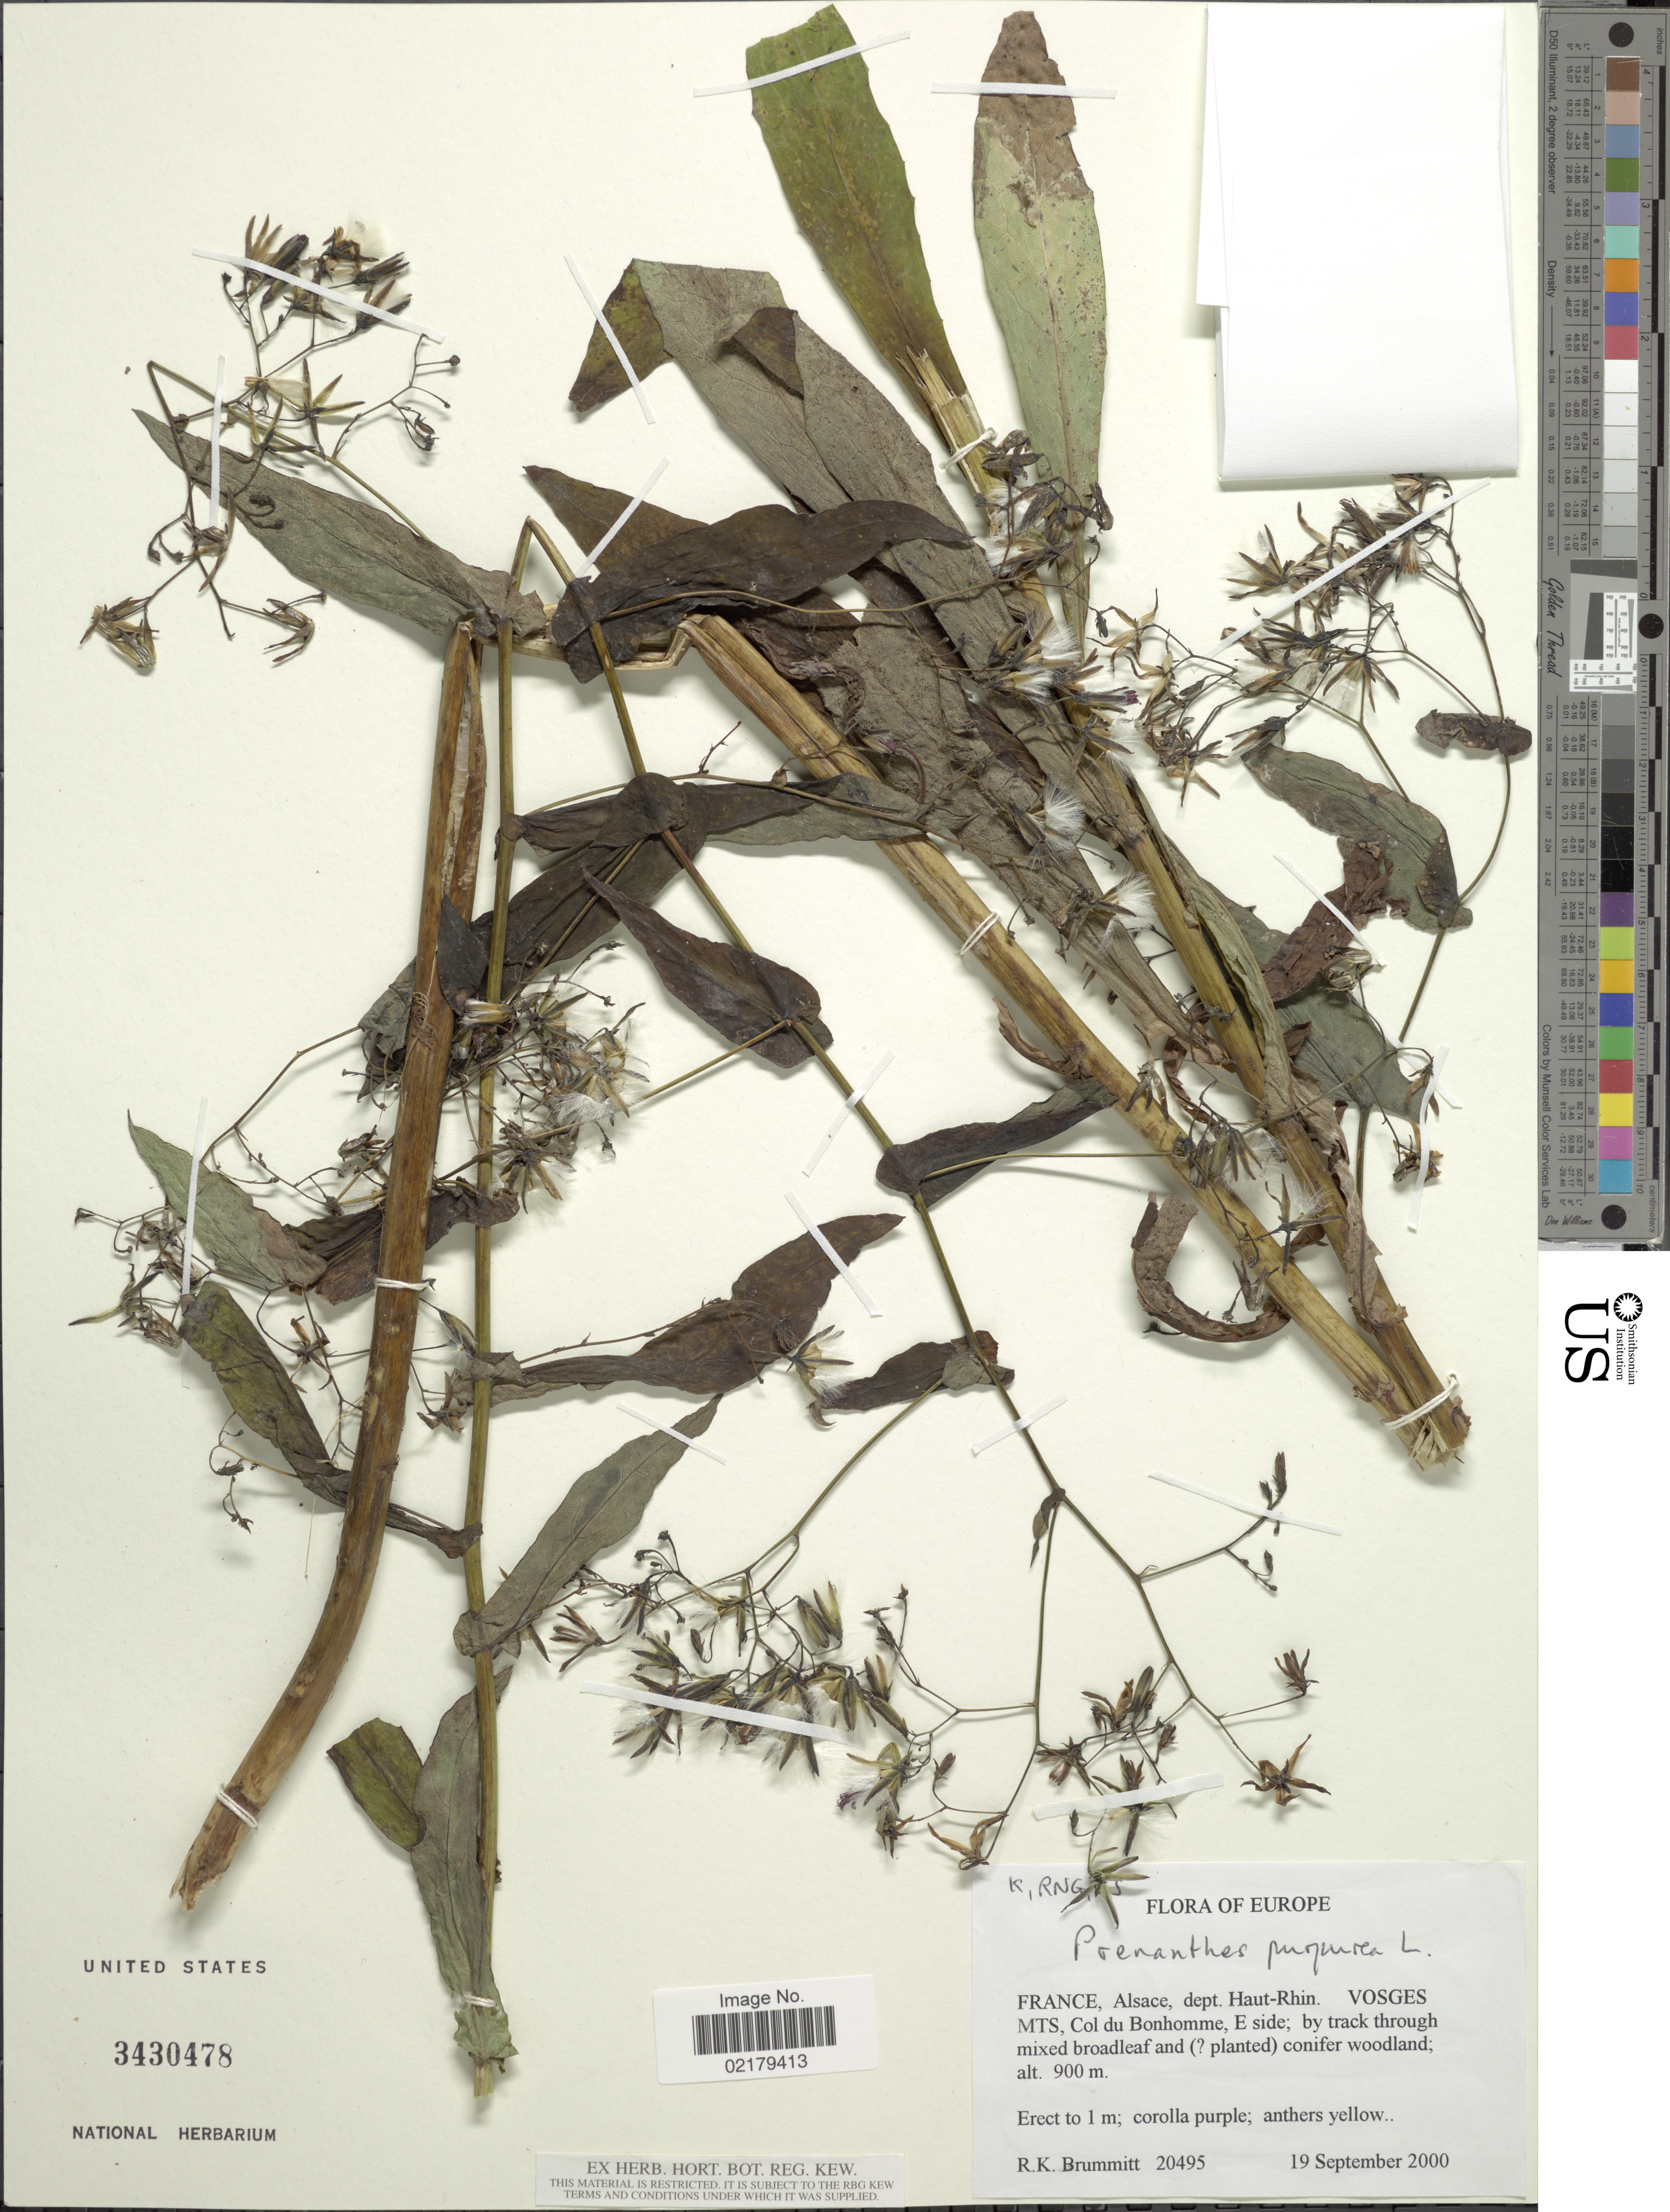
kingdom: Plantae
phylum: Tracheophyta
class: Magnoliopsida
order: Asterales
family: Asteraceae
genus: Prenanthes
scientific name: Prenanthes purpurea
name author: L.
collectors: R. Brummitt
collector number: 20495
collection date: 2000-09-19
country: France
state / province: Grand Est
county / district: Haut-Rhin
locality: Dept. Haut-Rhin. Vosges Mts, Col du Bonhomme, E side; by track through mixed broadleaf and ( [unsure placement] planted) conifer woodland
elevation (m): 900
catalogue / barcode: US 3430478